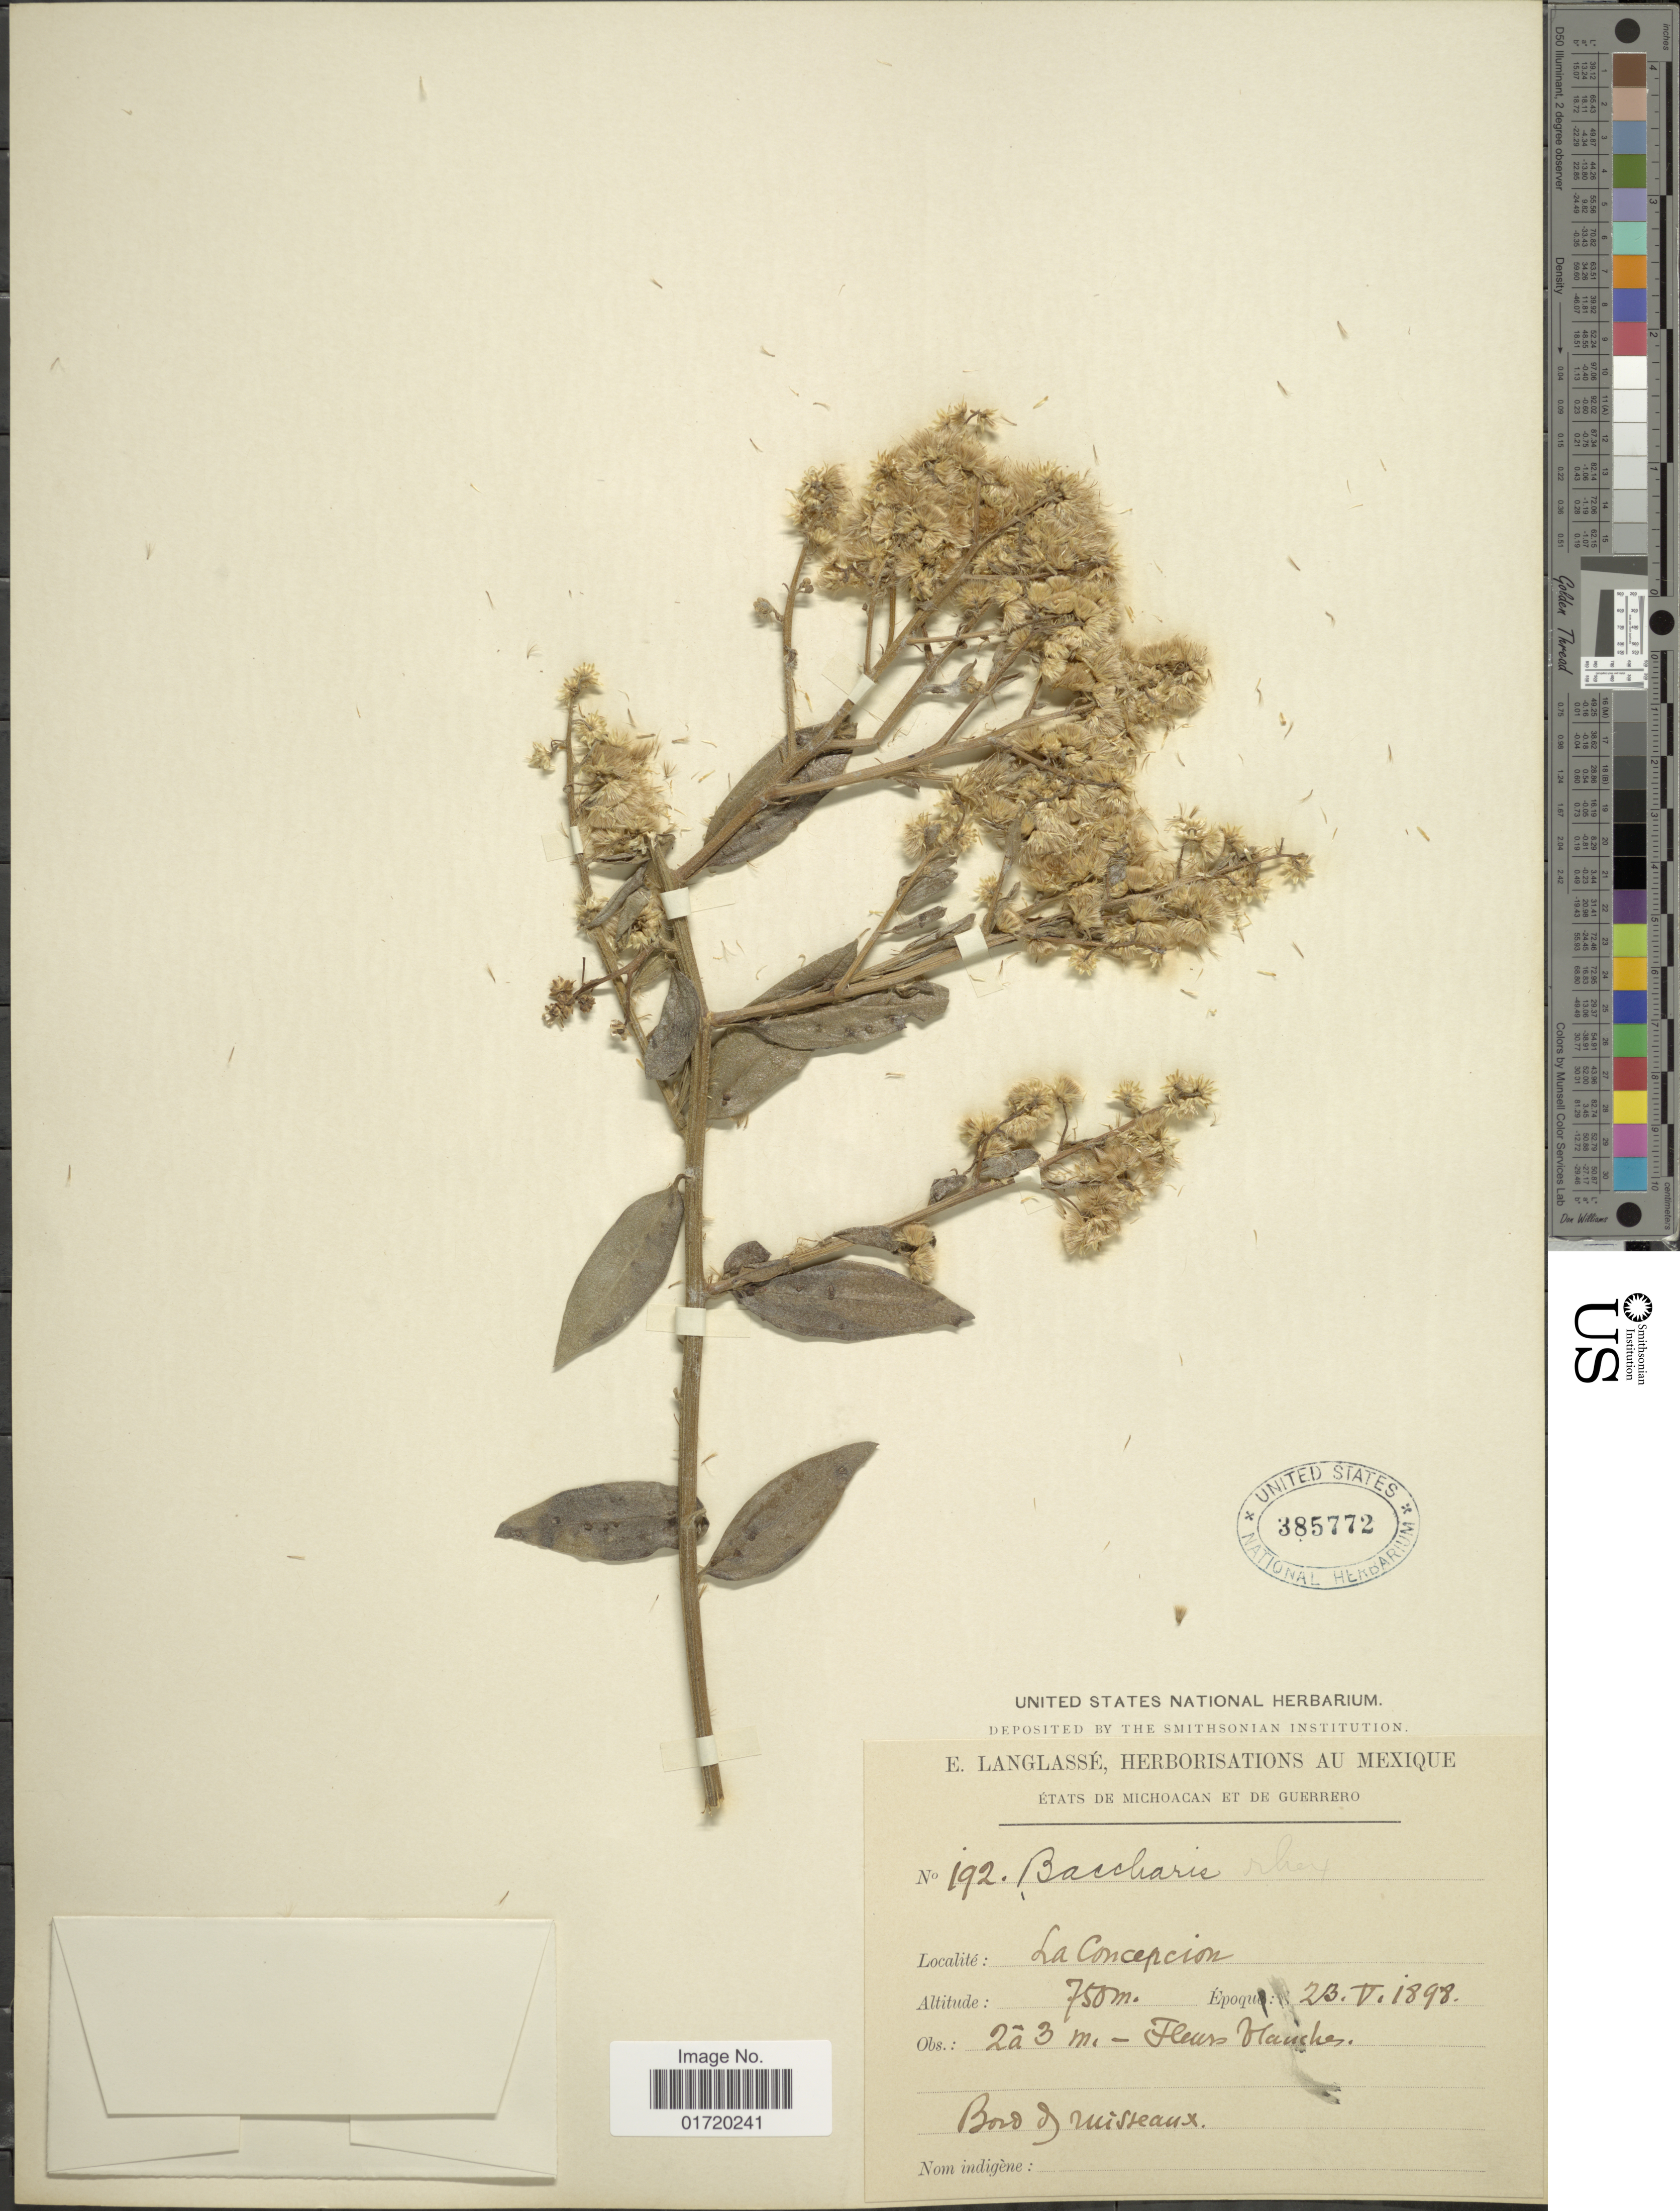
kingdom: Plantae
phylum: Tracheophyta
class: Magnoliopsida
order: Asterales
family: Asteraceae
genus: Baccharis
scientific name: Baccharis trinervis var. rhexioides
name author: (Kunth) Baker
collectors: E. Langlassé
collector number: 192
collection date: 1898-05-23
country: Mexico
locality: Etats de Michoacan et de Guerrero, La Concepcion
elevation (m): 750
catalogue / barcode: US 385772